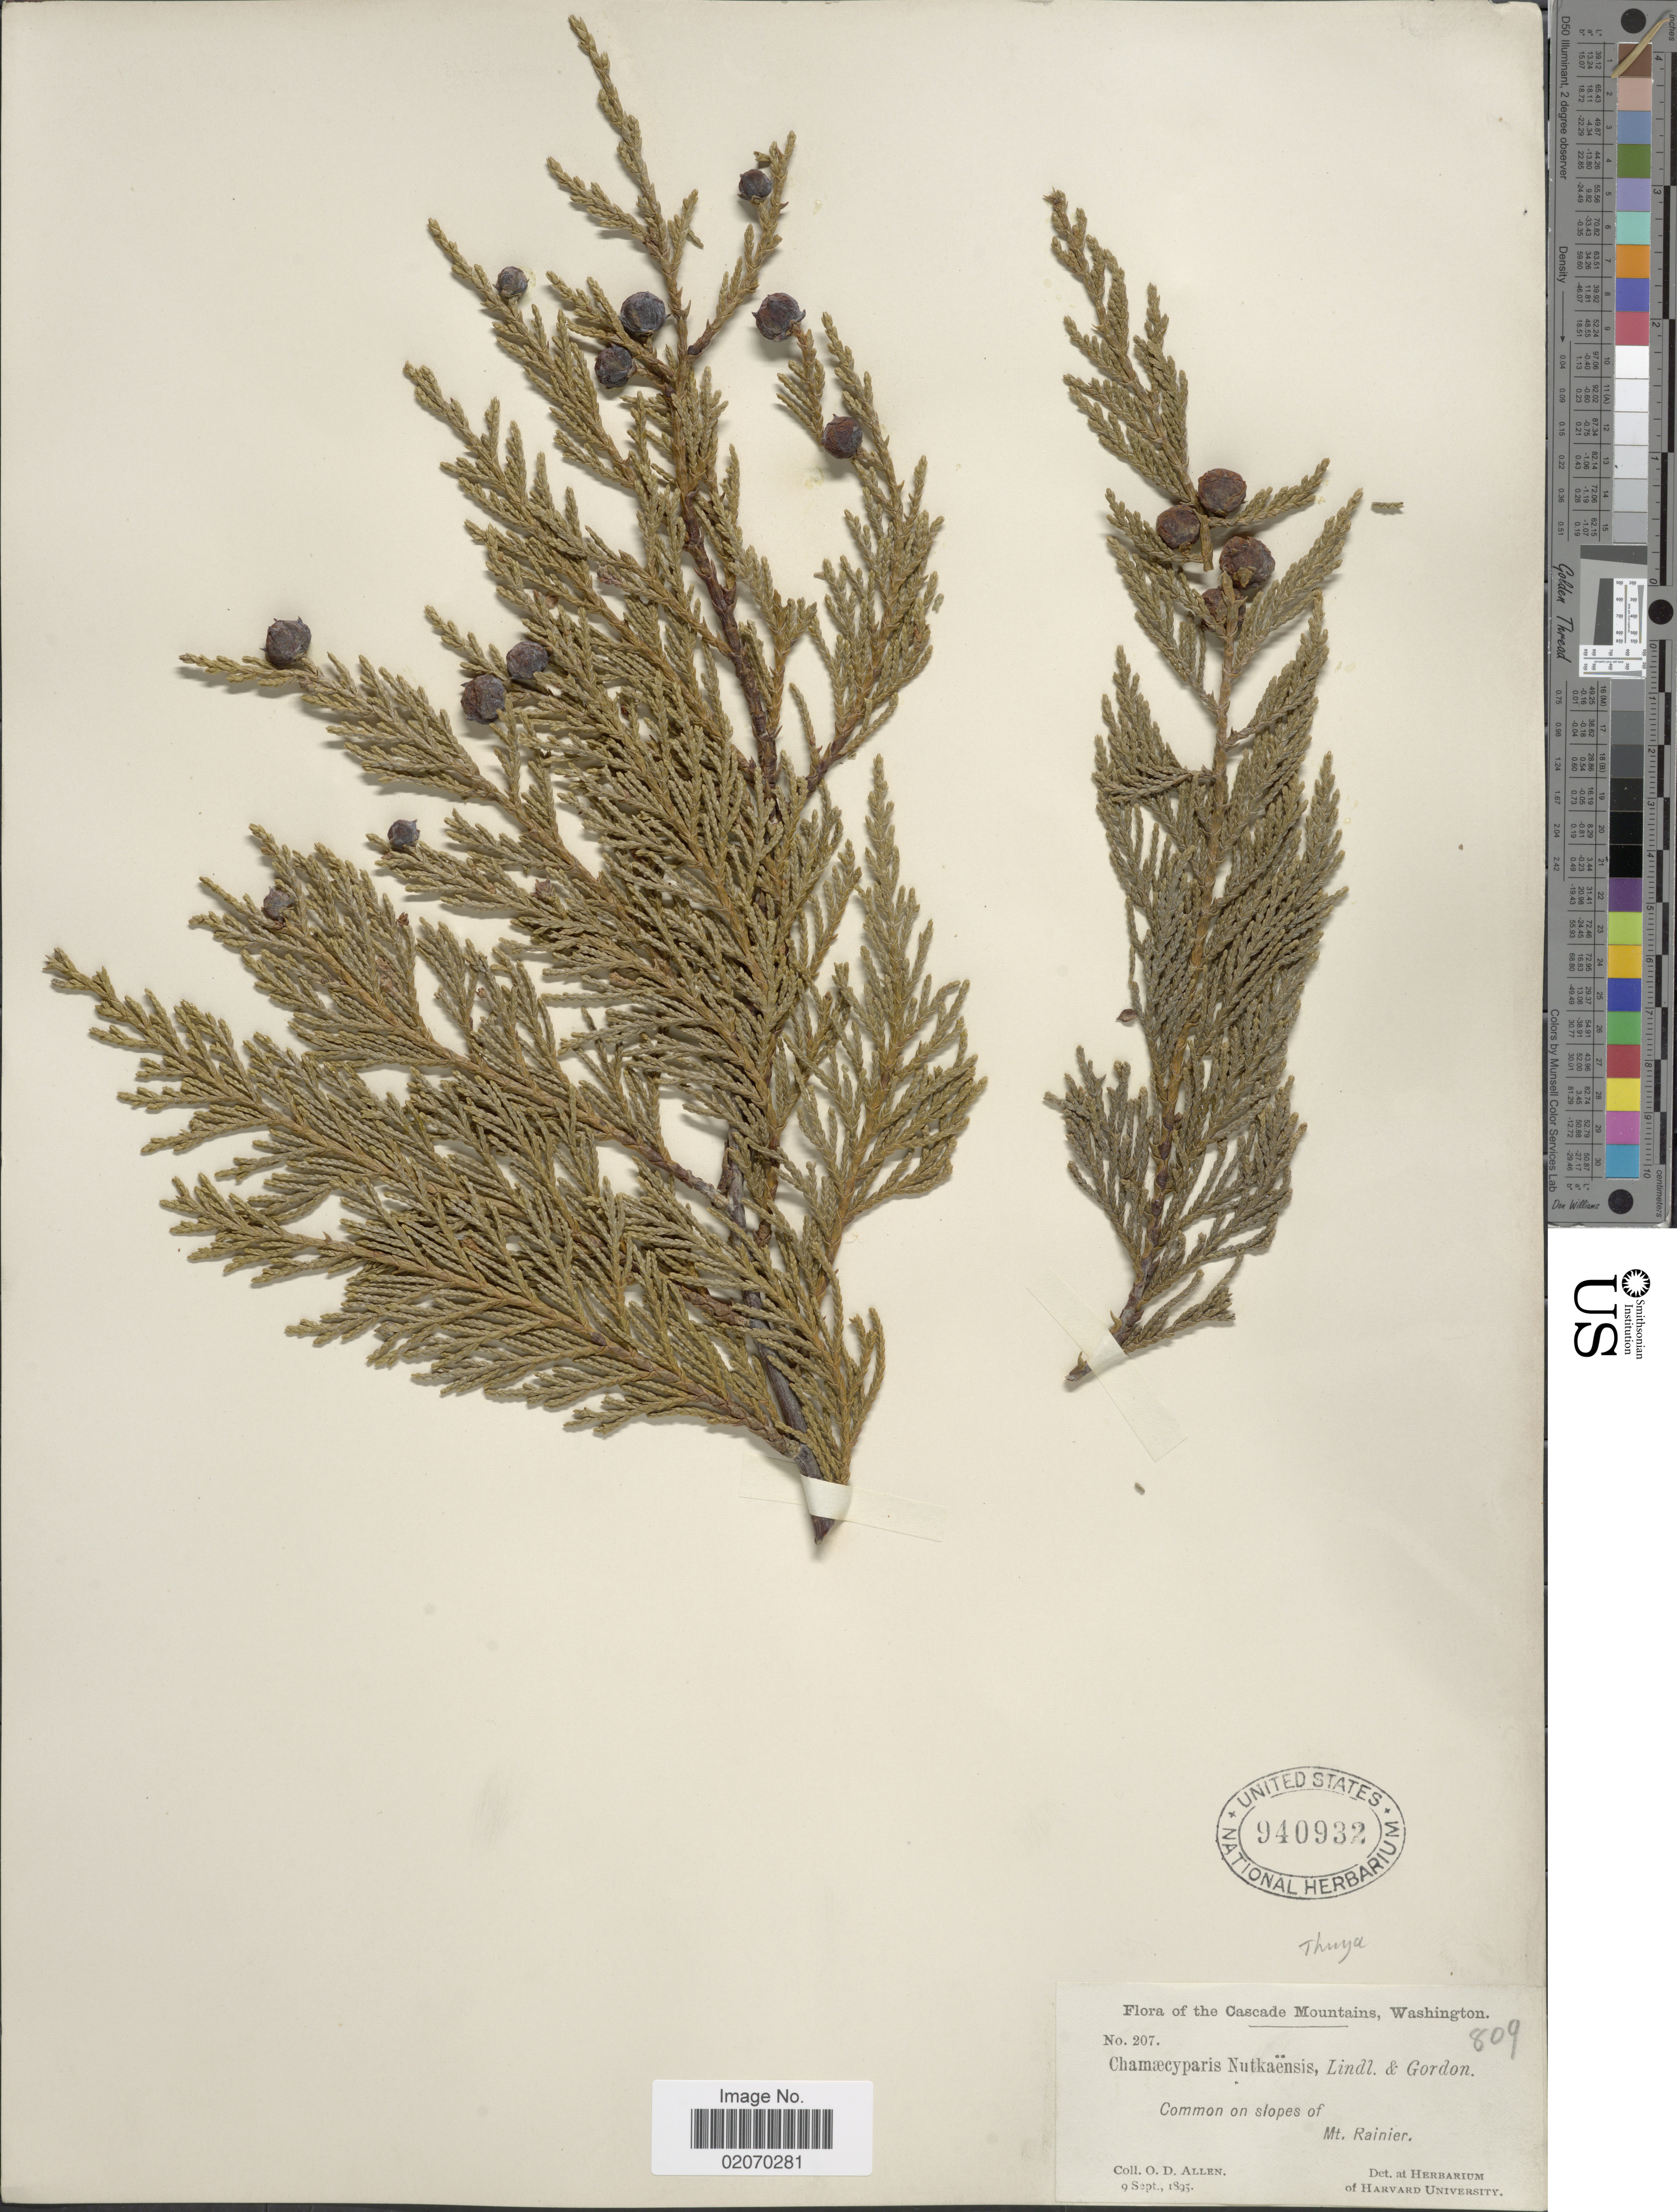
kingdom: Plantae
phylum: Tracheophyta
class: Pinopsida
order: Pinales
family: Cupressaceae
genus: Chamaecyparis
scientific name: Chamaecyparis nootkatensis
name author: (D. Don) Spach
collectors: O. D. Allen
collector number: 207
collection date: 1895-09-09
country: United States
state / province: Washington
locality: Cascade Mountains. Mt. Rainier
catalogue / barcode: US 940932